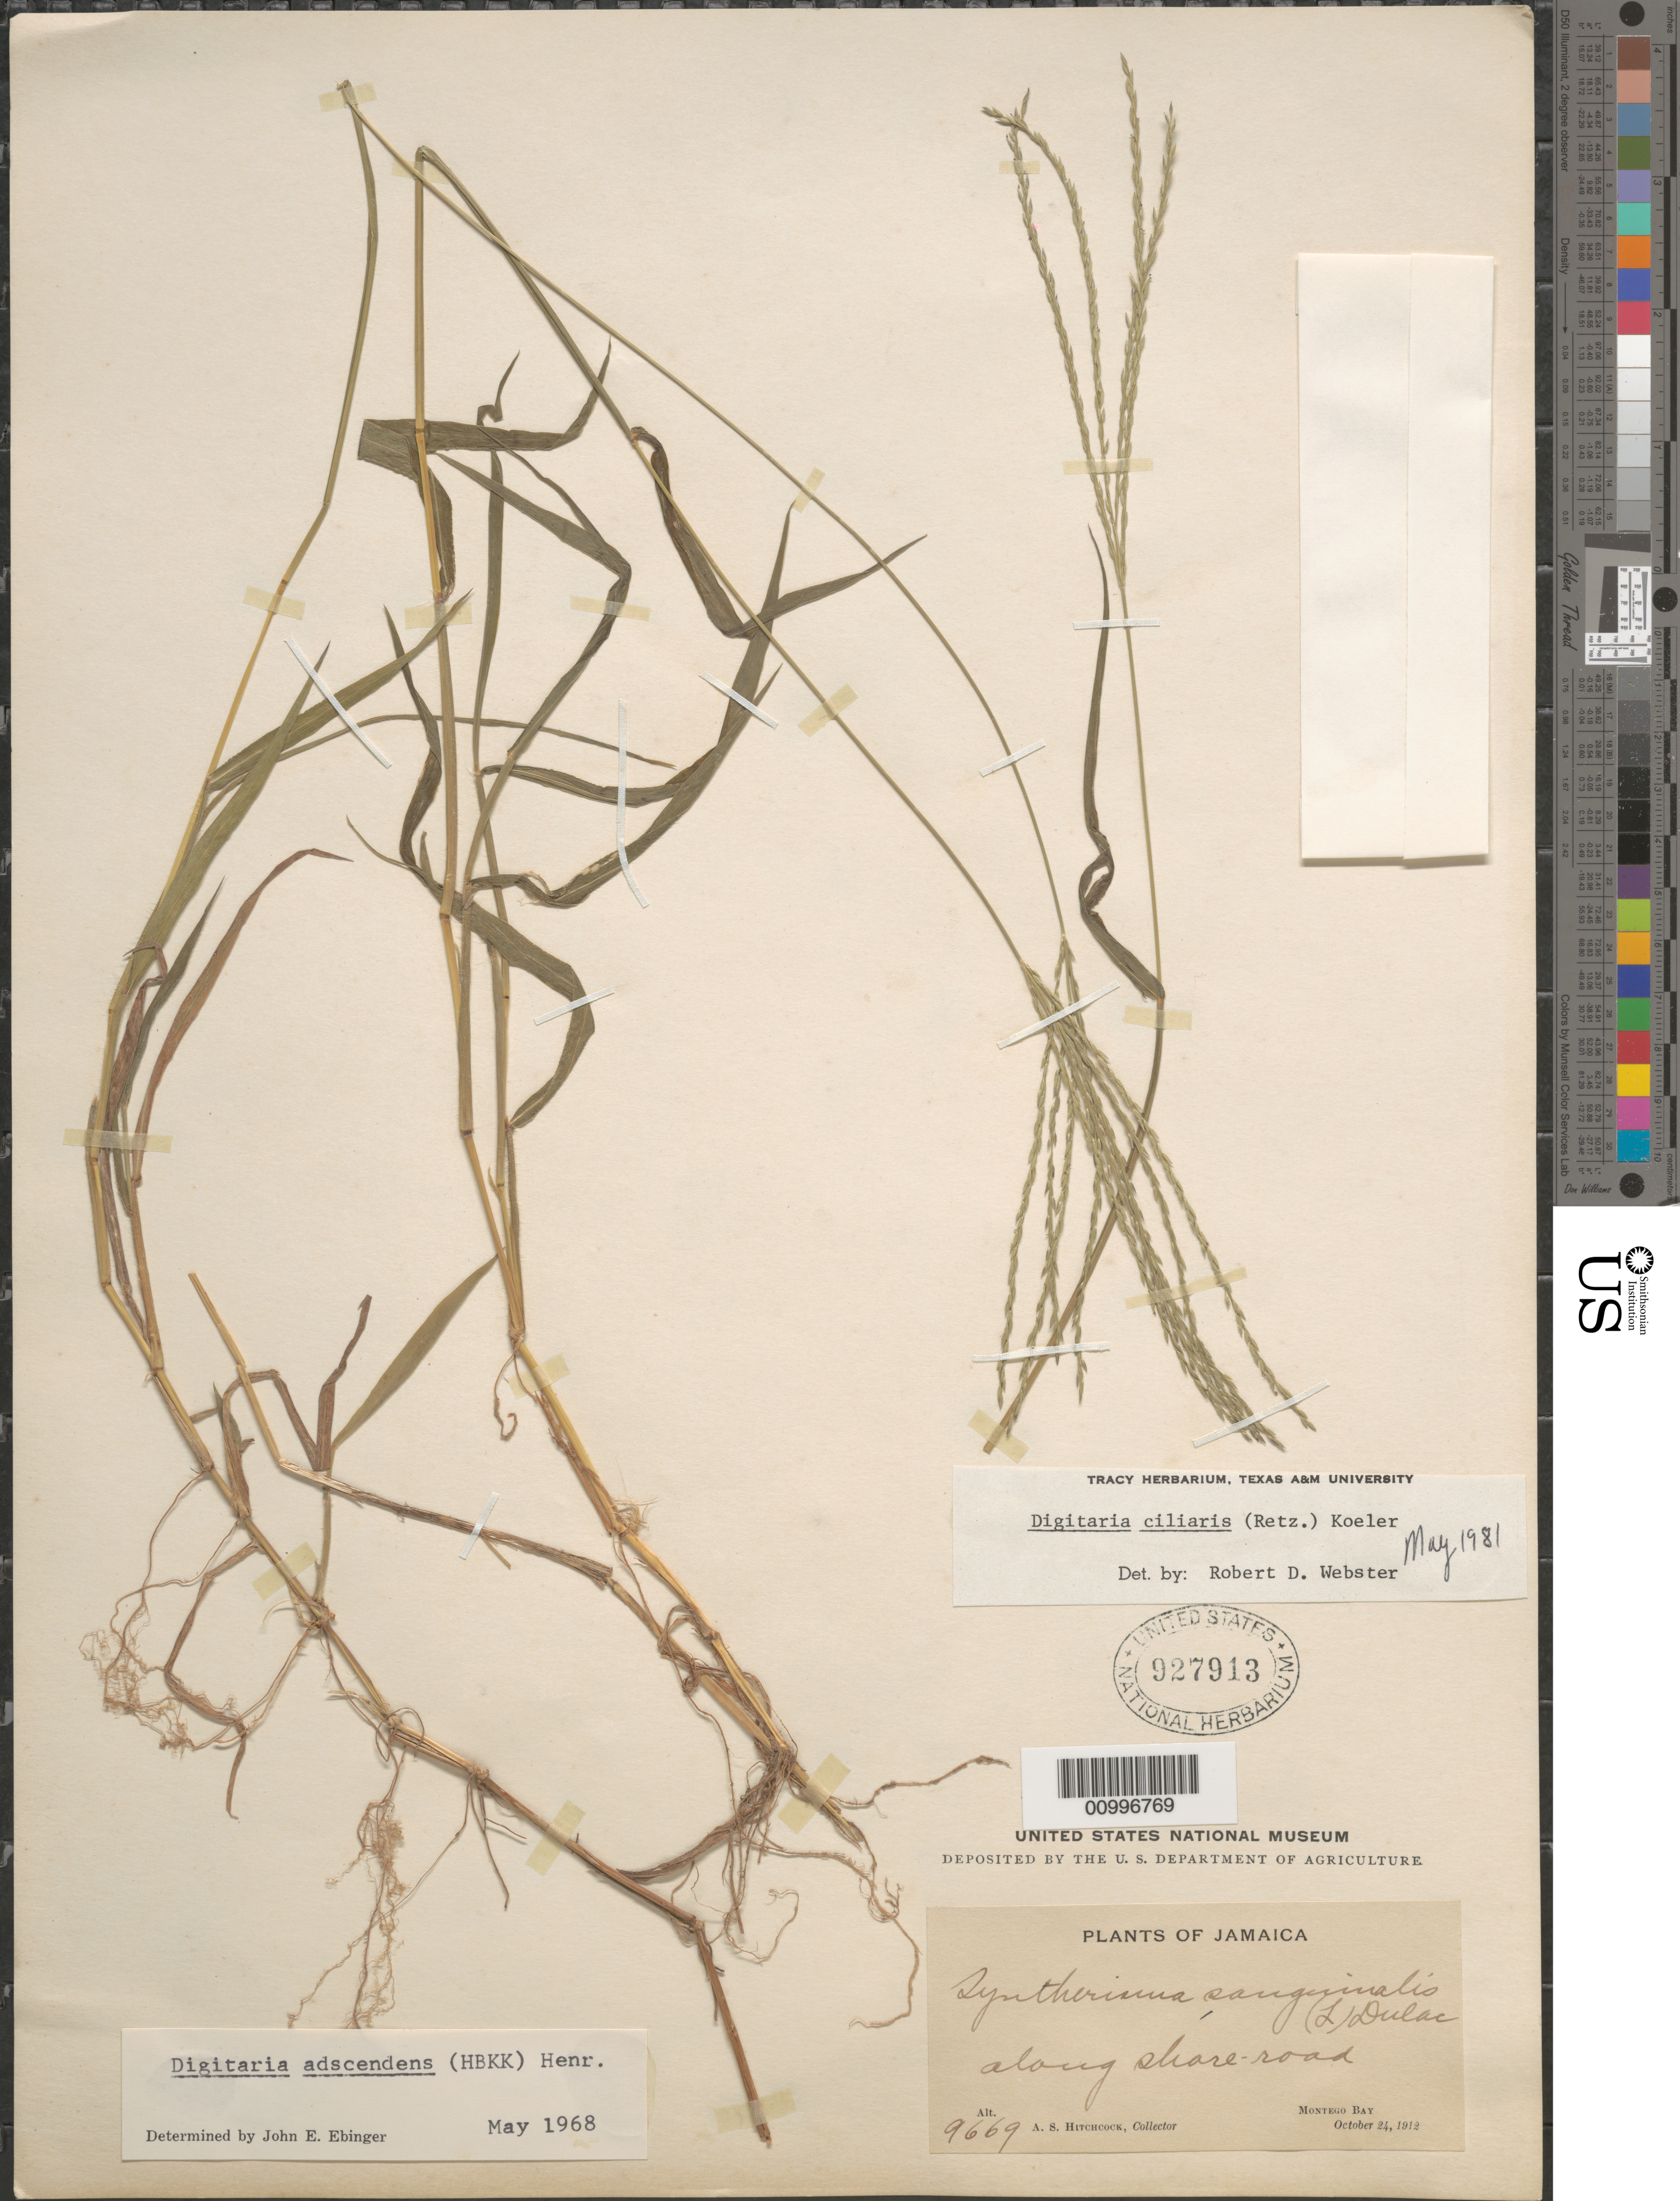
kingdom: Plantae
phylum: Tracheophyta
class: Liliopsida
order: Poales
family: Poaceae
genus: Digitaria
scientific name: Digitaria ciliaris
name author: (Retz.) Koeler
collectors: A. S. Hitchcock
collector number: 9669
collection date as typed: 24 Oct 1912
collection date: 1912-10-24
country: Jamaica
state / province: Saint James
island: Jamaica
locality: Montego Bay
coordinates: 0 N, 0 E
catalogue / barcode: US 927913